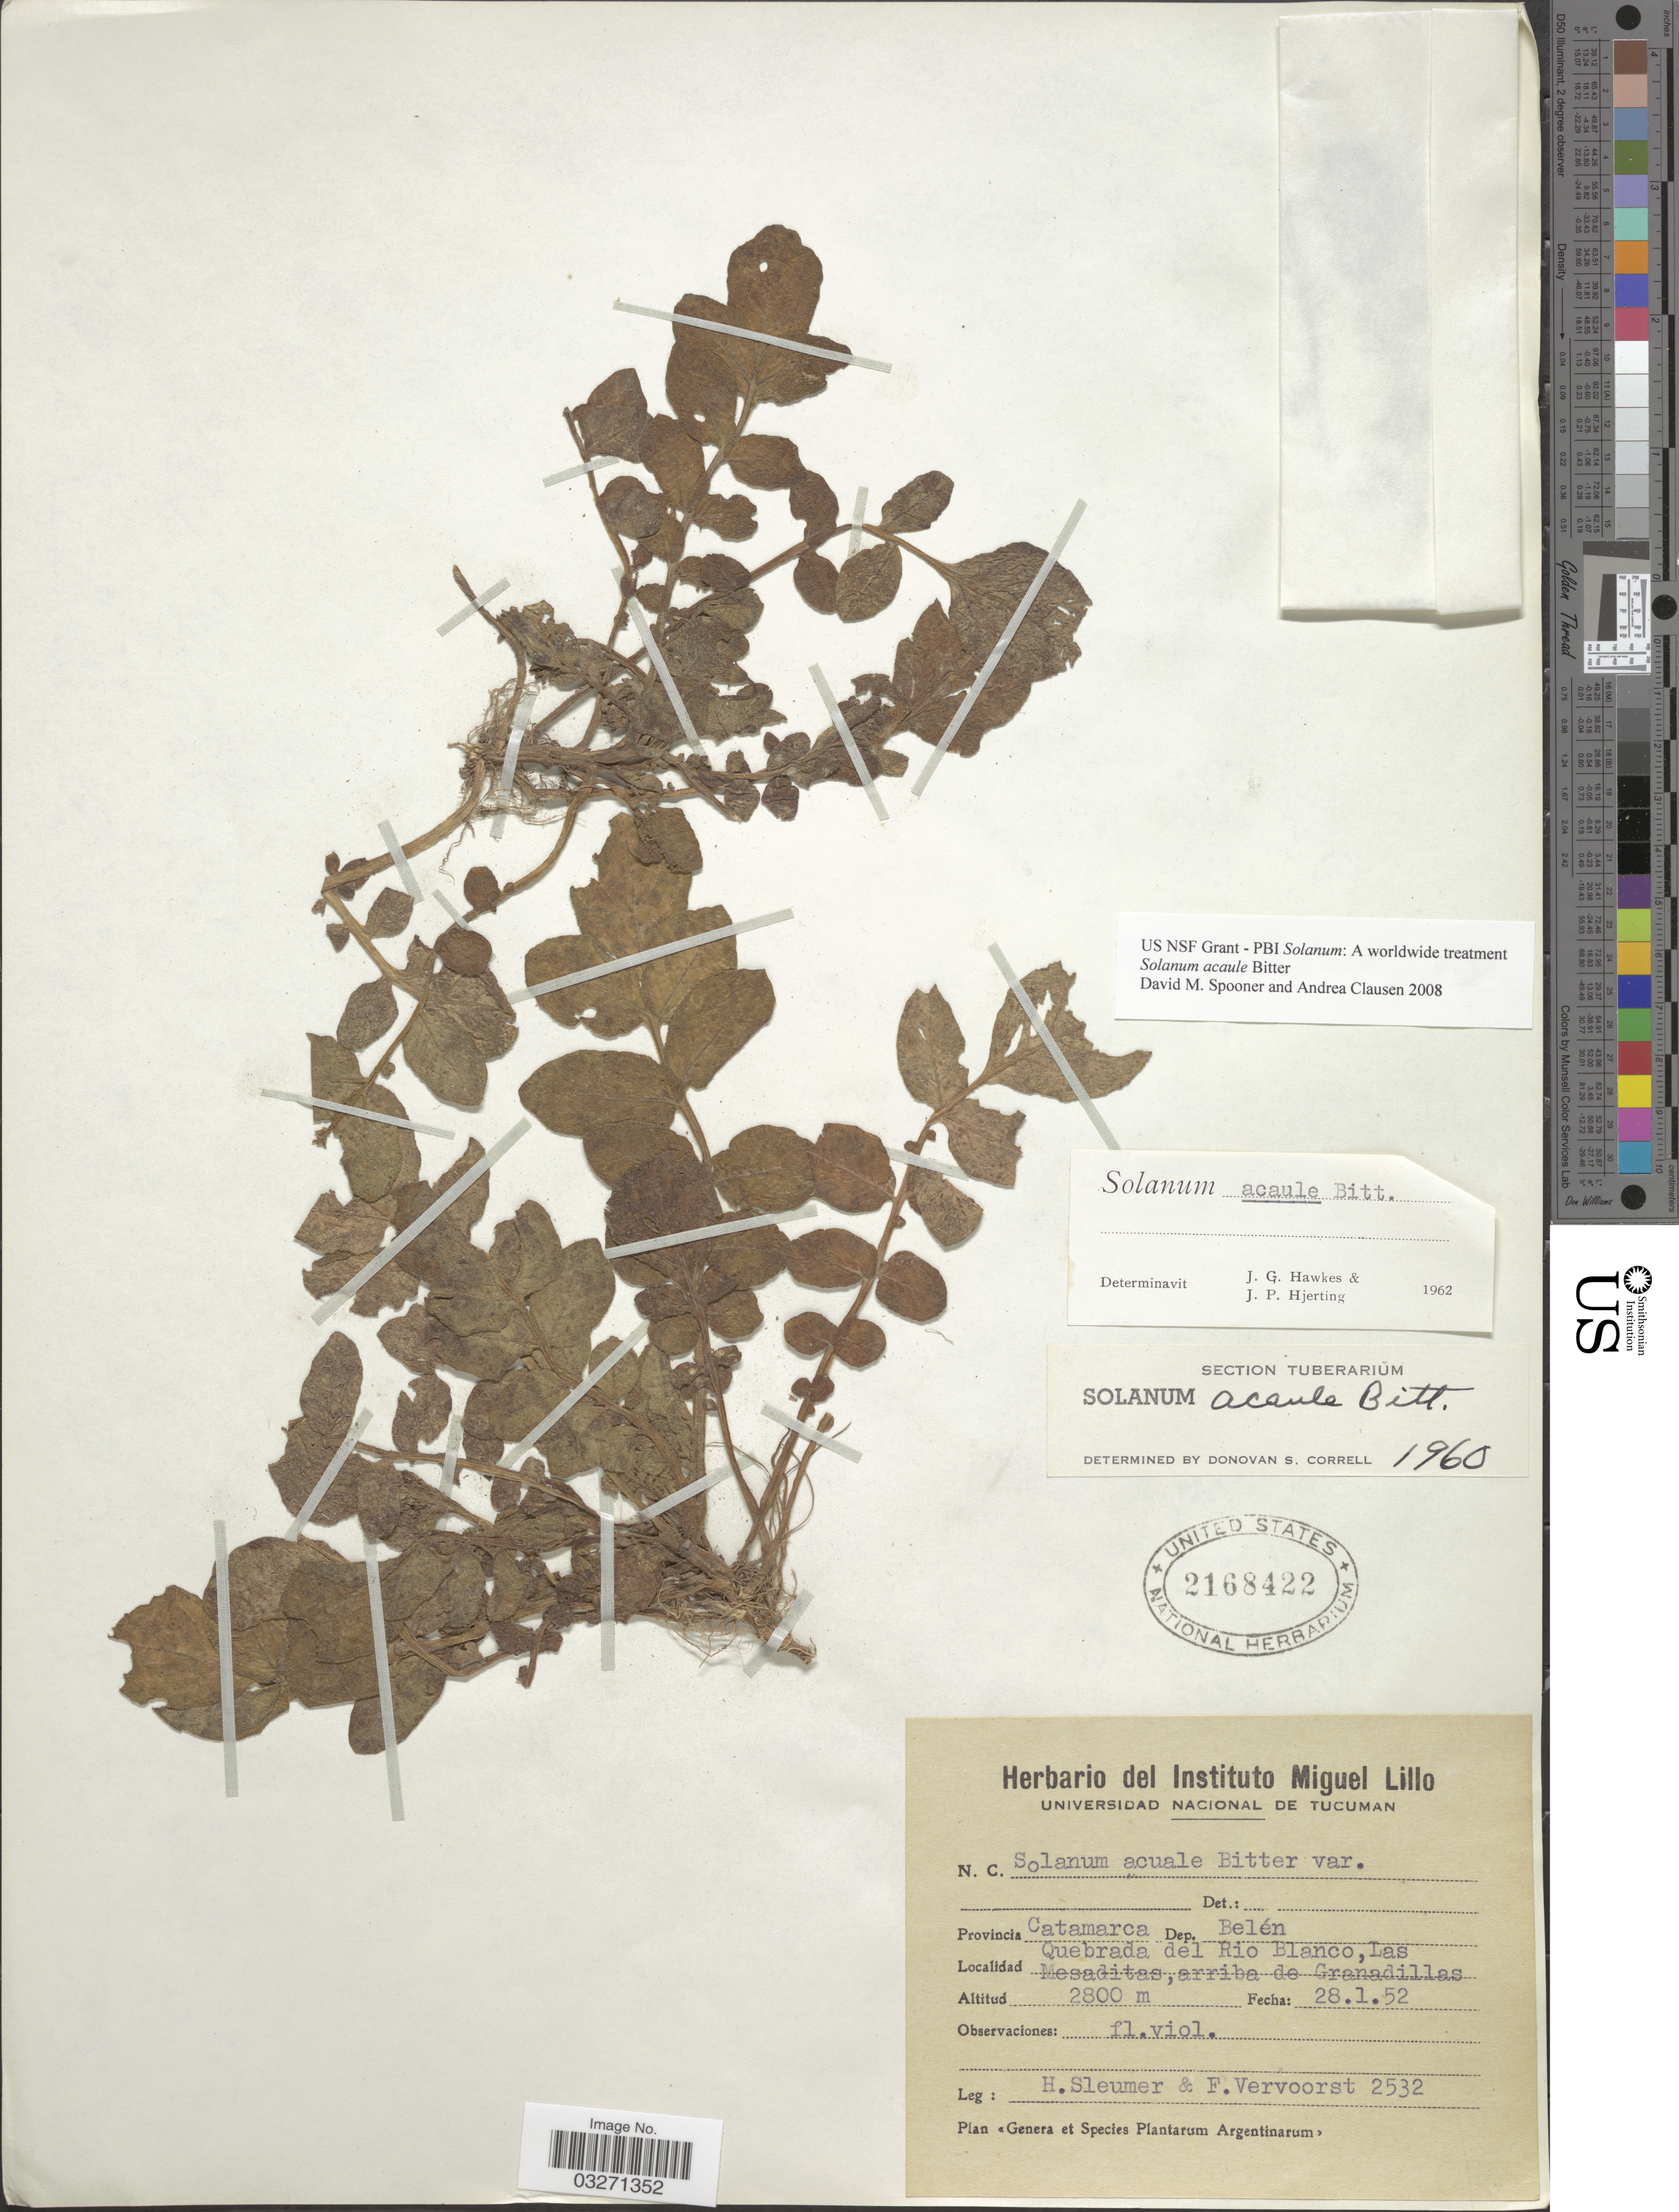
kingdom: Plantae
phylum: Tracheophyta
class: Magnoliopsida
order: Solanales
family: Solanaceae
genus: Solanum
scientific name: Solanum acaule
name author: Bitter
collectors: H. O. Sleumer & F. Vervoorst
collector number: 2532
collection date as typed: Transcribed d/m/y: 28/1/52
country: Argentina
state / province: Catamarca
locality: Dep. Belén. Quebrada del Rio Blanco, Las Mesaditas. arriba de Granadillas.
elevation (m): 2800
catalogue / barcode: US 2168422